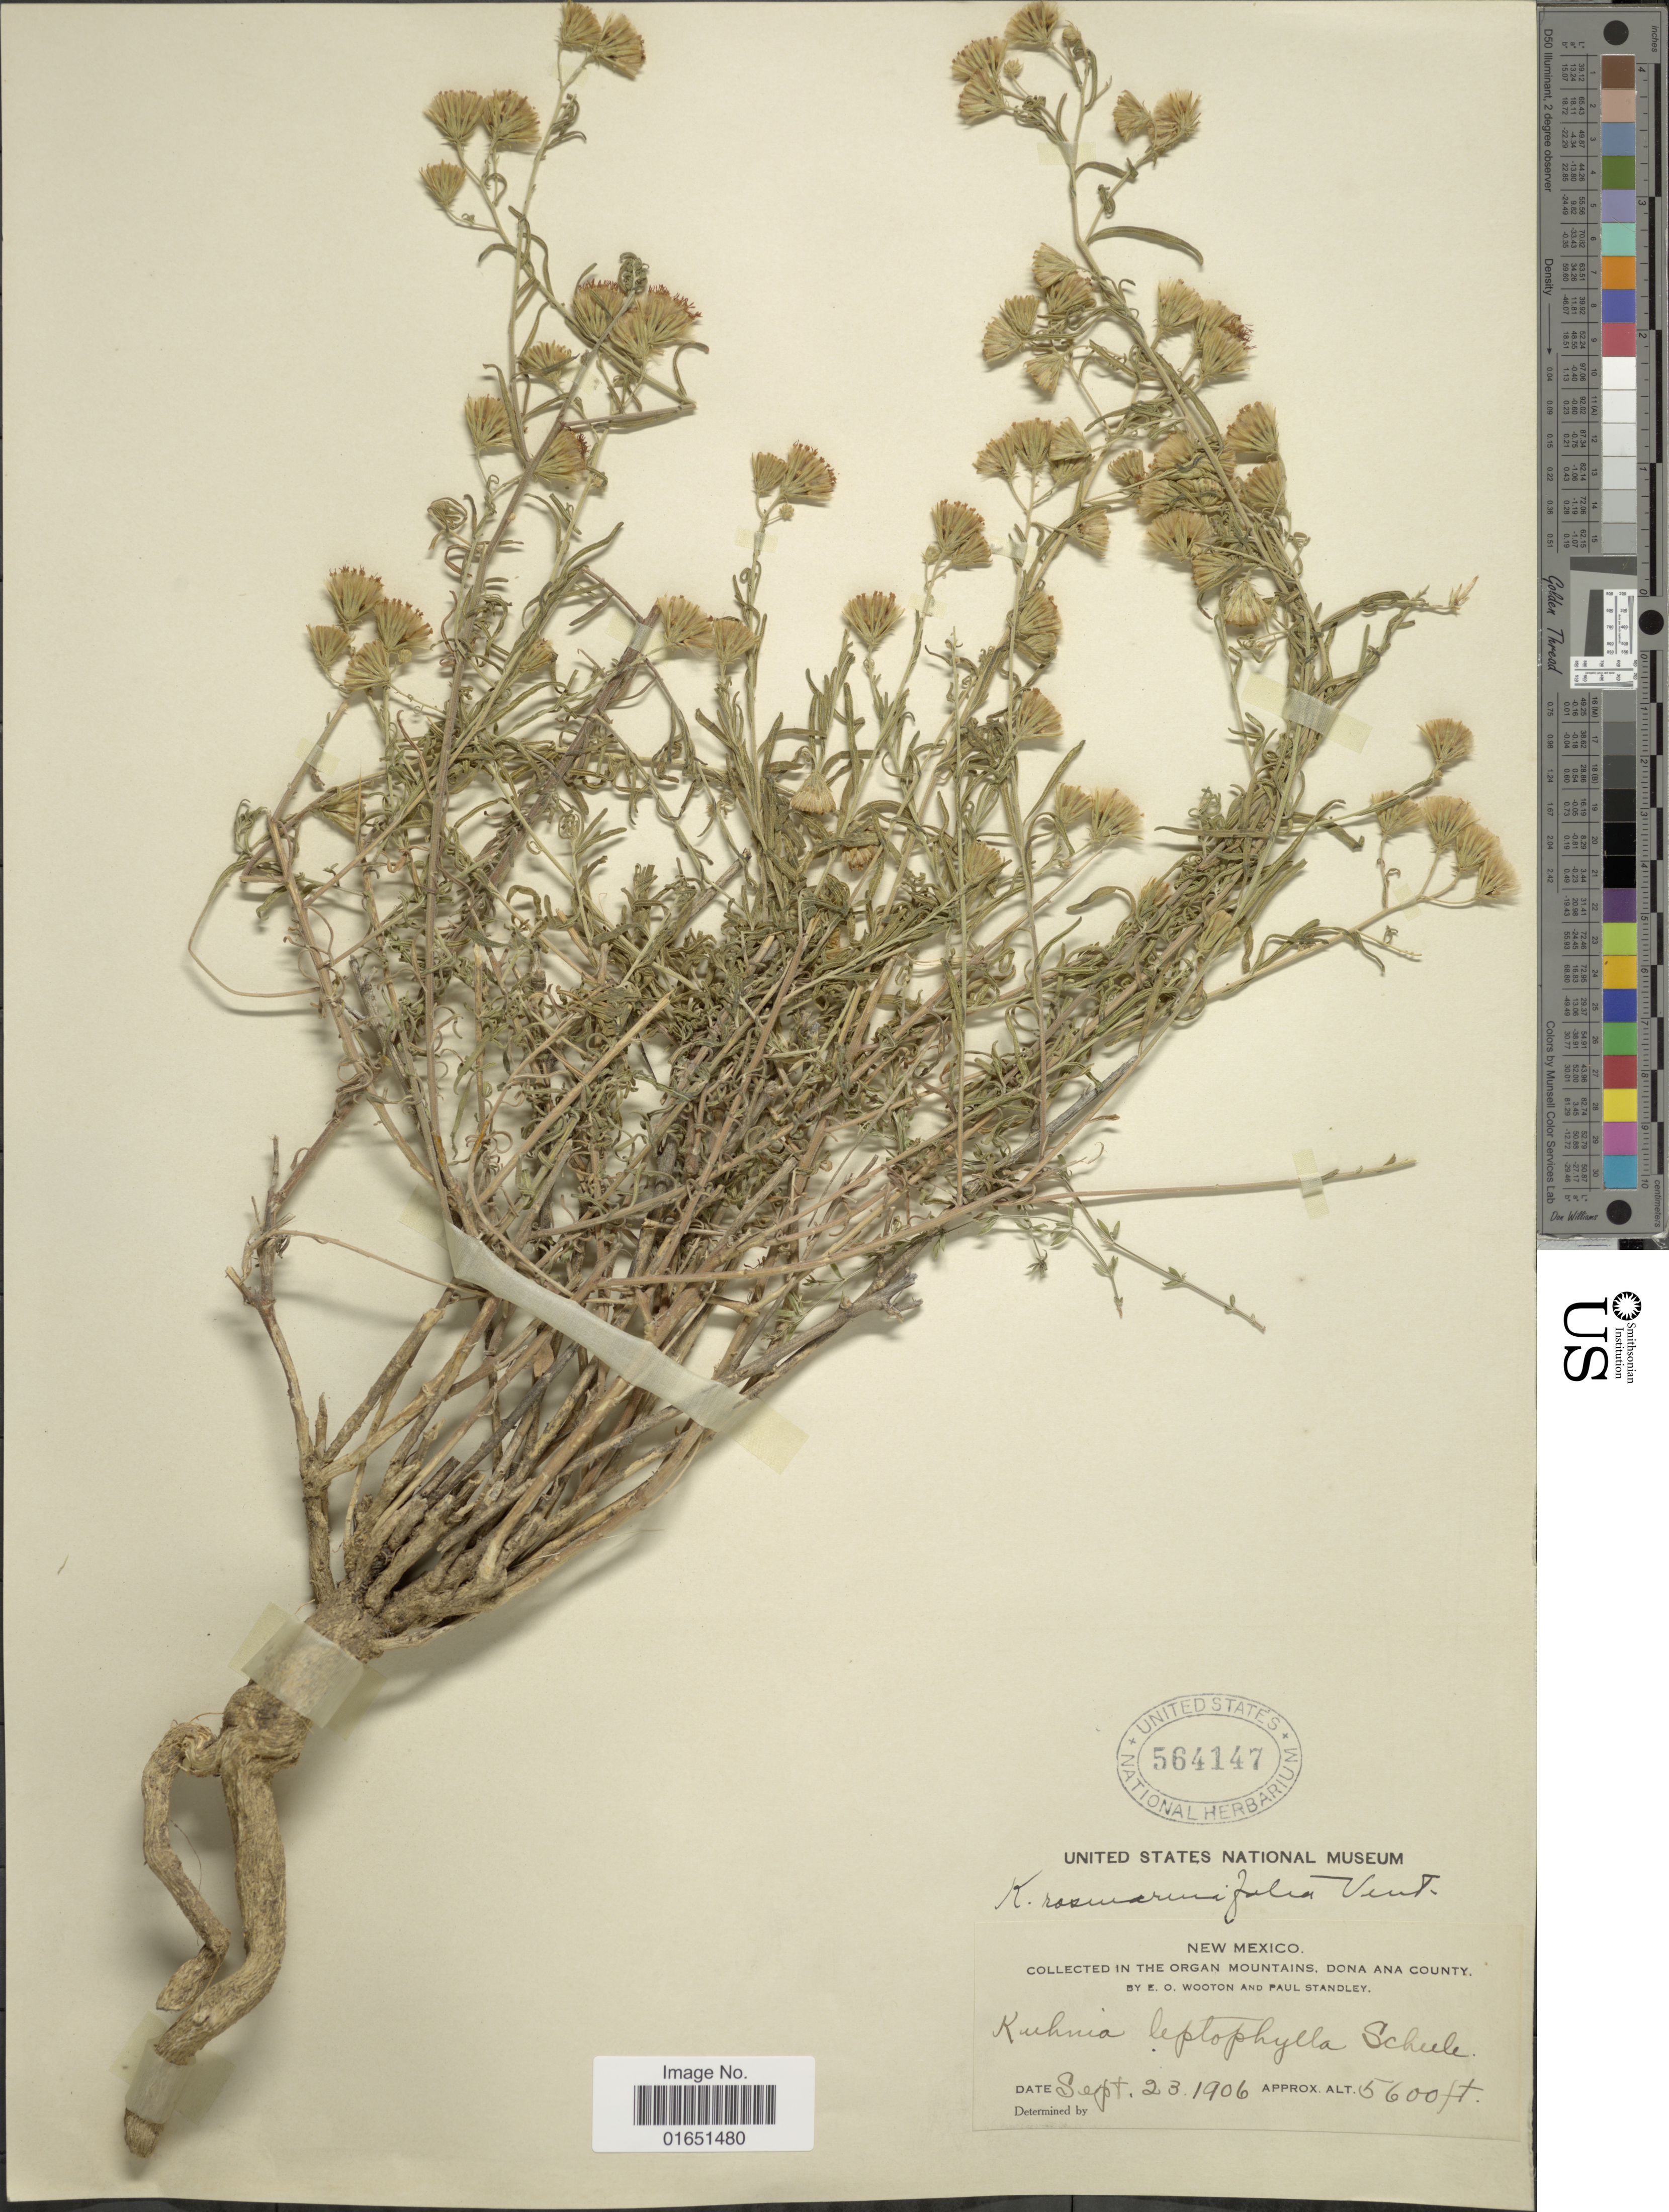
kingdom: Plantae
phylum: Tracheophyta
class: Magnoliopsida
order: Asterales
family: Asteraceae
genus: Brickellia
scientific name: Brickellia rosmarinifolia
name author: (Vent.) W.A. Weber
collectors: E. O. Wooton & P. C. Standley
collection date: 1906-09-23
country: United States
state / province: New Mexico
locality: In the Organ Mountains, Dona Ana County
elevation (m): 1707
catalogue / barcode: US 564147